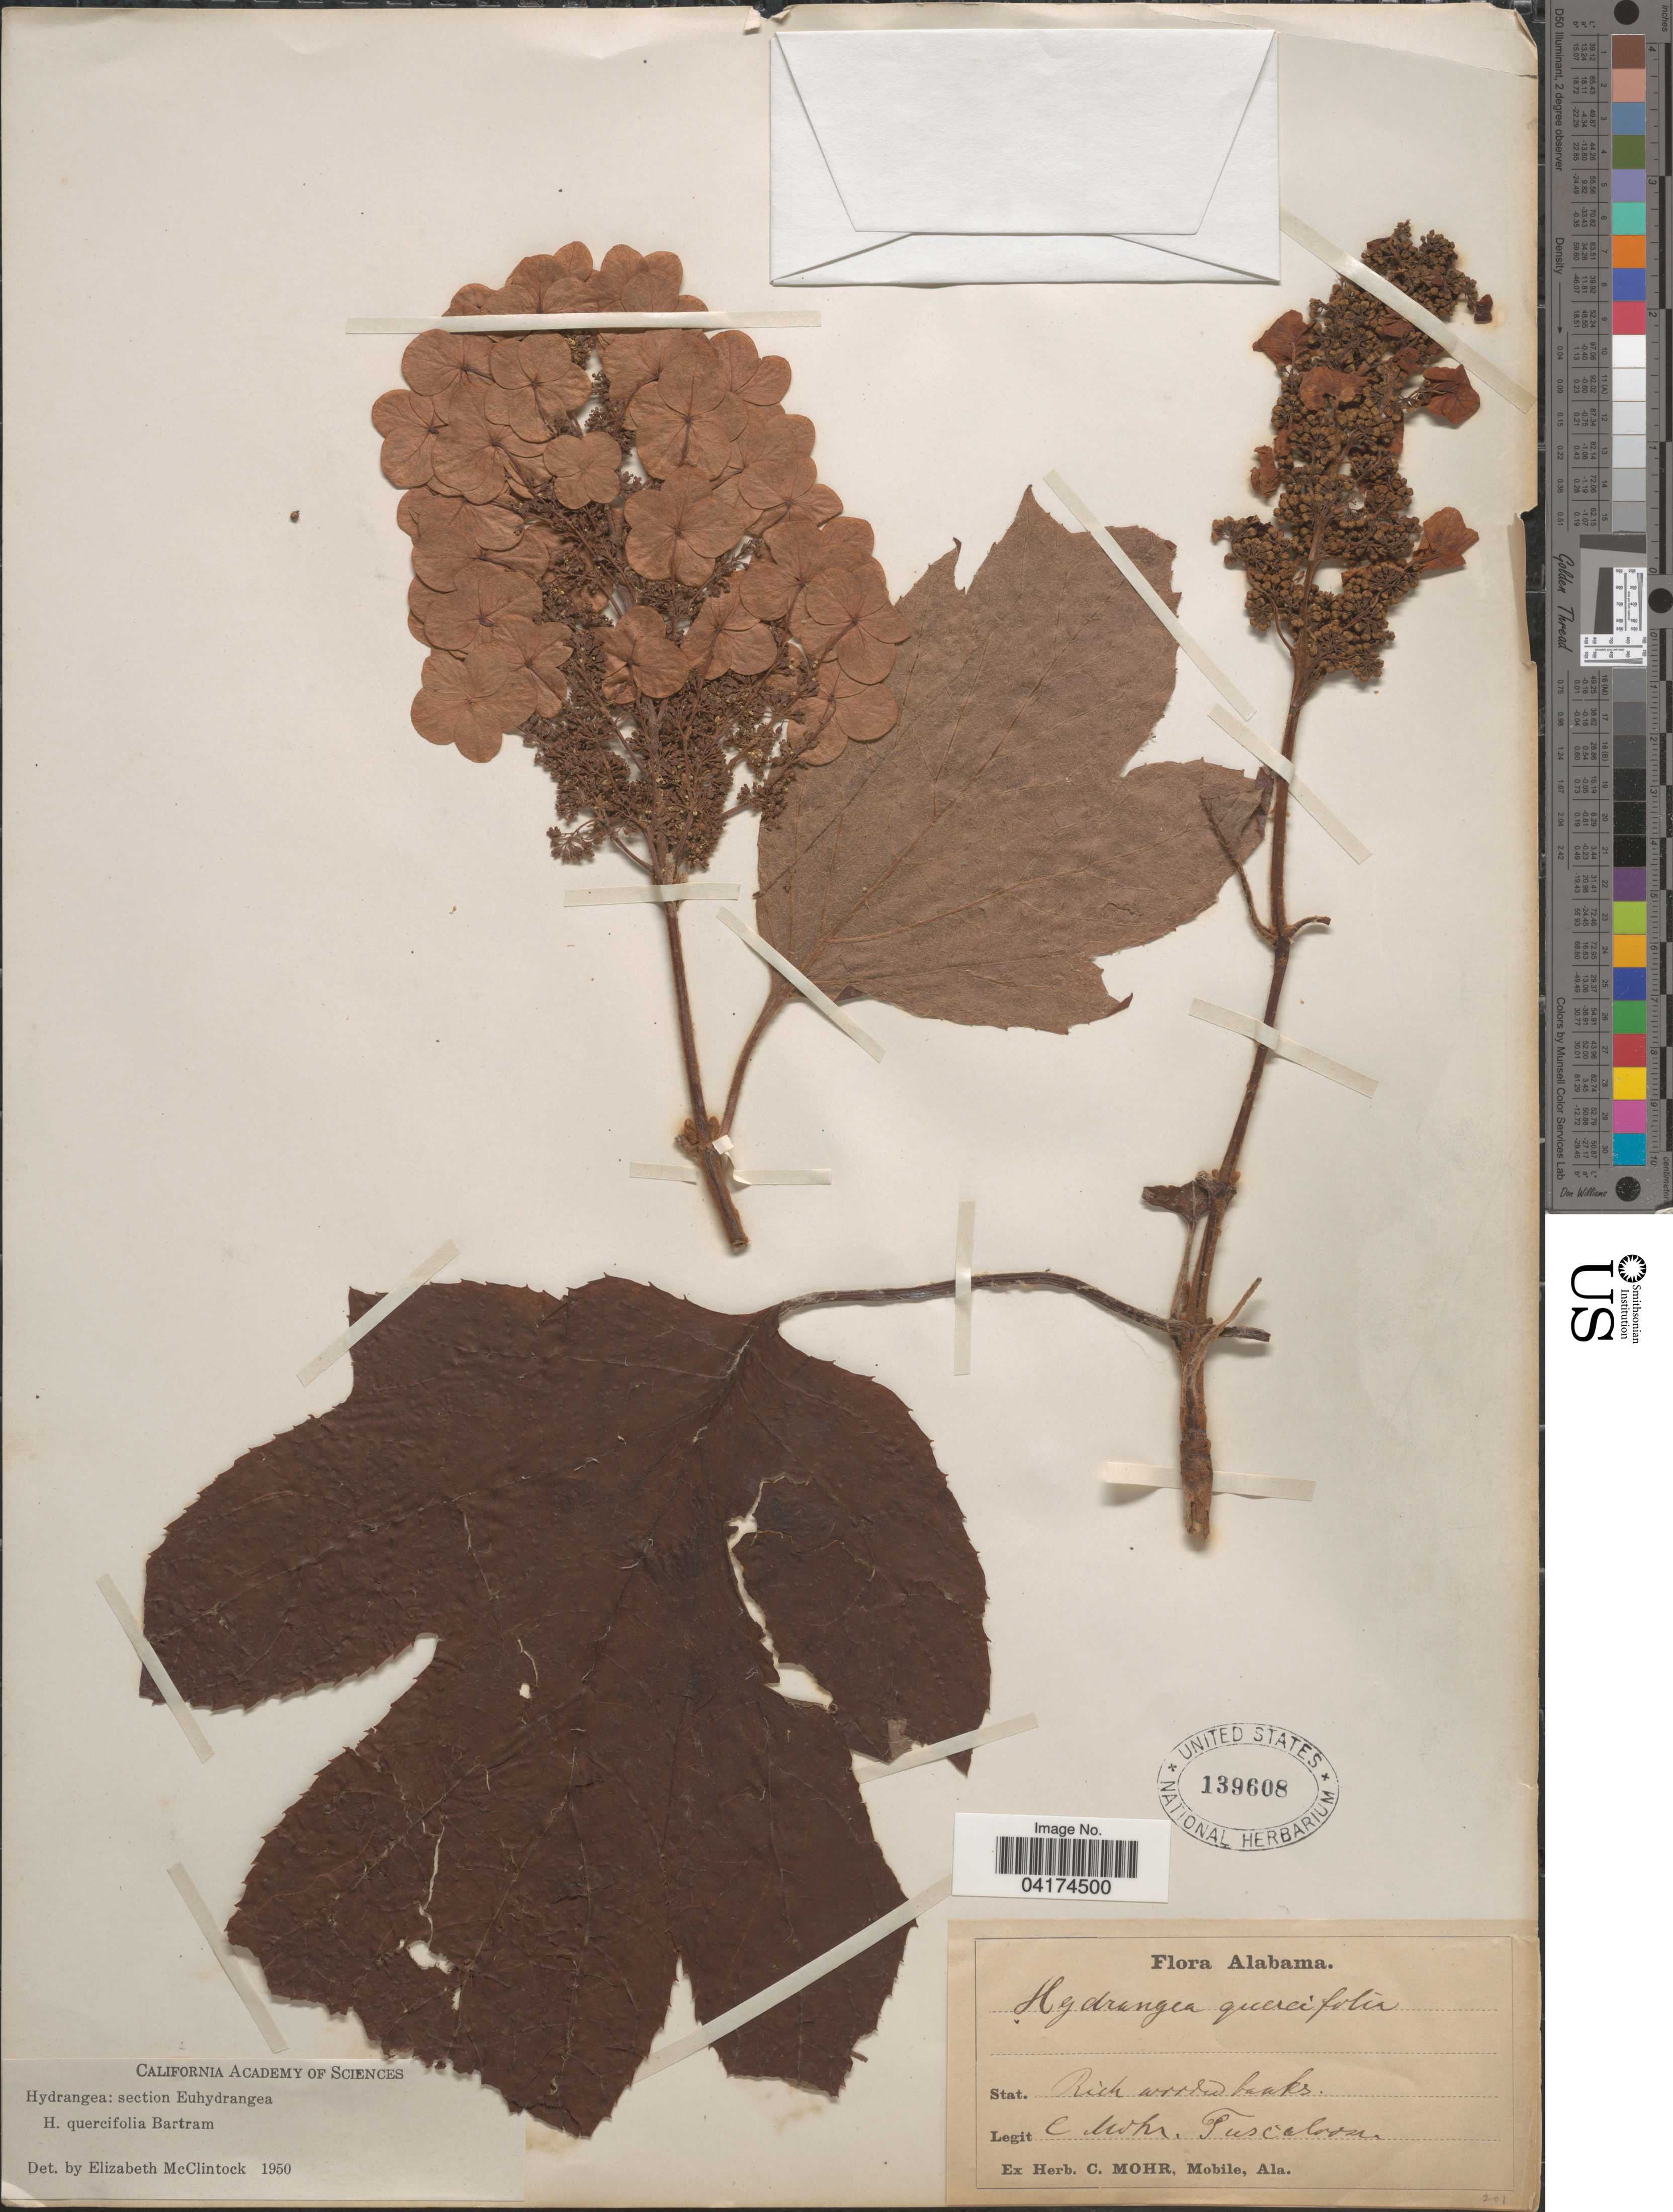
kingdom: Plantae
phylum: Tracheophyta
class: Magnoliopsida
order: Cornales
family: Hydrangeaceae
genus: Hydrangea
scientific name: Hydrangea quercifolia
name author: W. Bartram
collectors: C. T. Mohr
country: United States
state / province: Alabama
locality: Tuscaloosa.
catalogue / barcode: US 139608